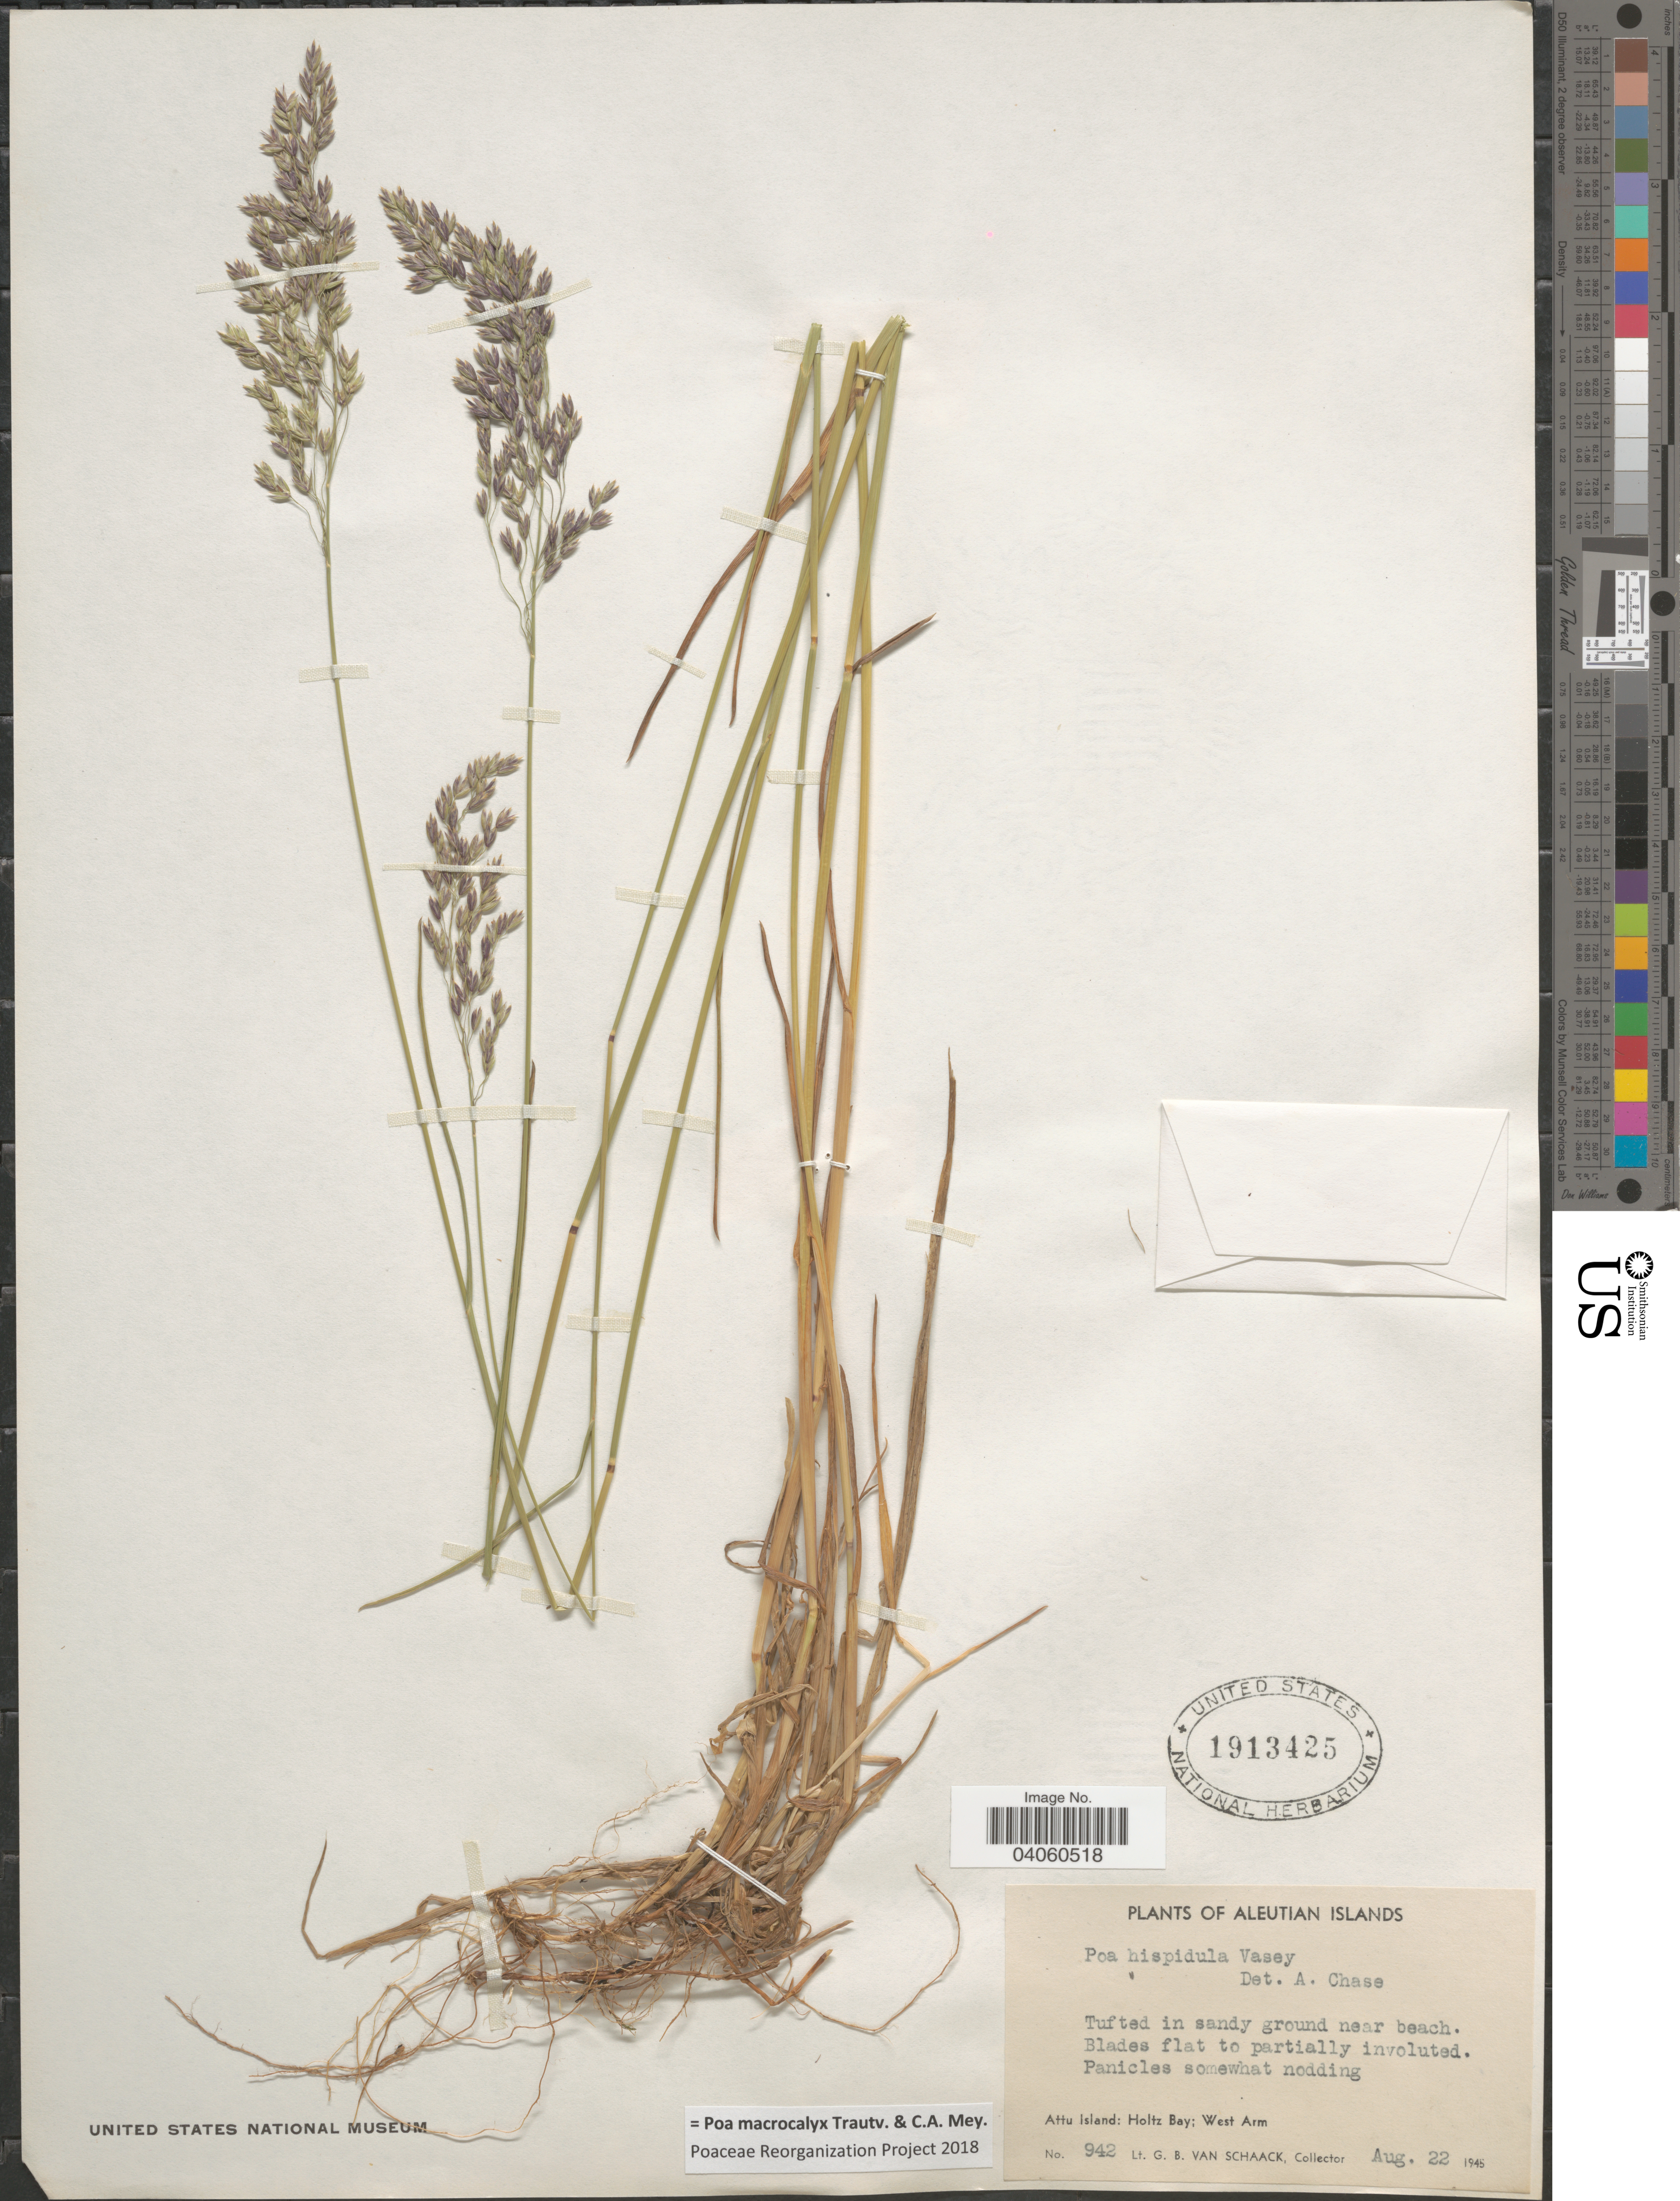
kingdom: Plantae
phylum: Tracheophyta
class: Liliopsida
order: Poales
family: Poaceae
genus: Poa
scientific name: Poa macrocalyx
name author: Trautv. & C.A. Mey.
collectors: G. Van Schaack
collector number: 942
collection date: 1945-08-22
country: United States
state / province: Alaska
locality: Aleutian Islands. Attu Island: Holtz Bay; West Arm.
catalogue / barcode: US 1913425